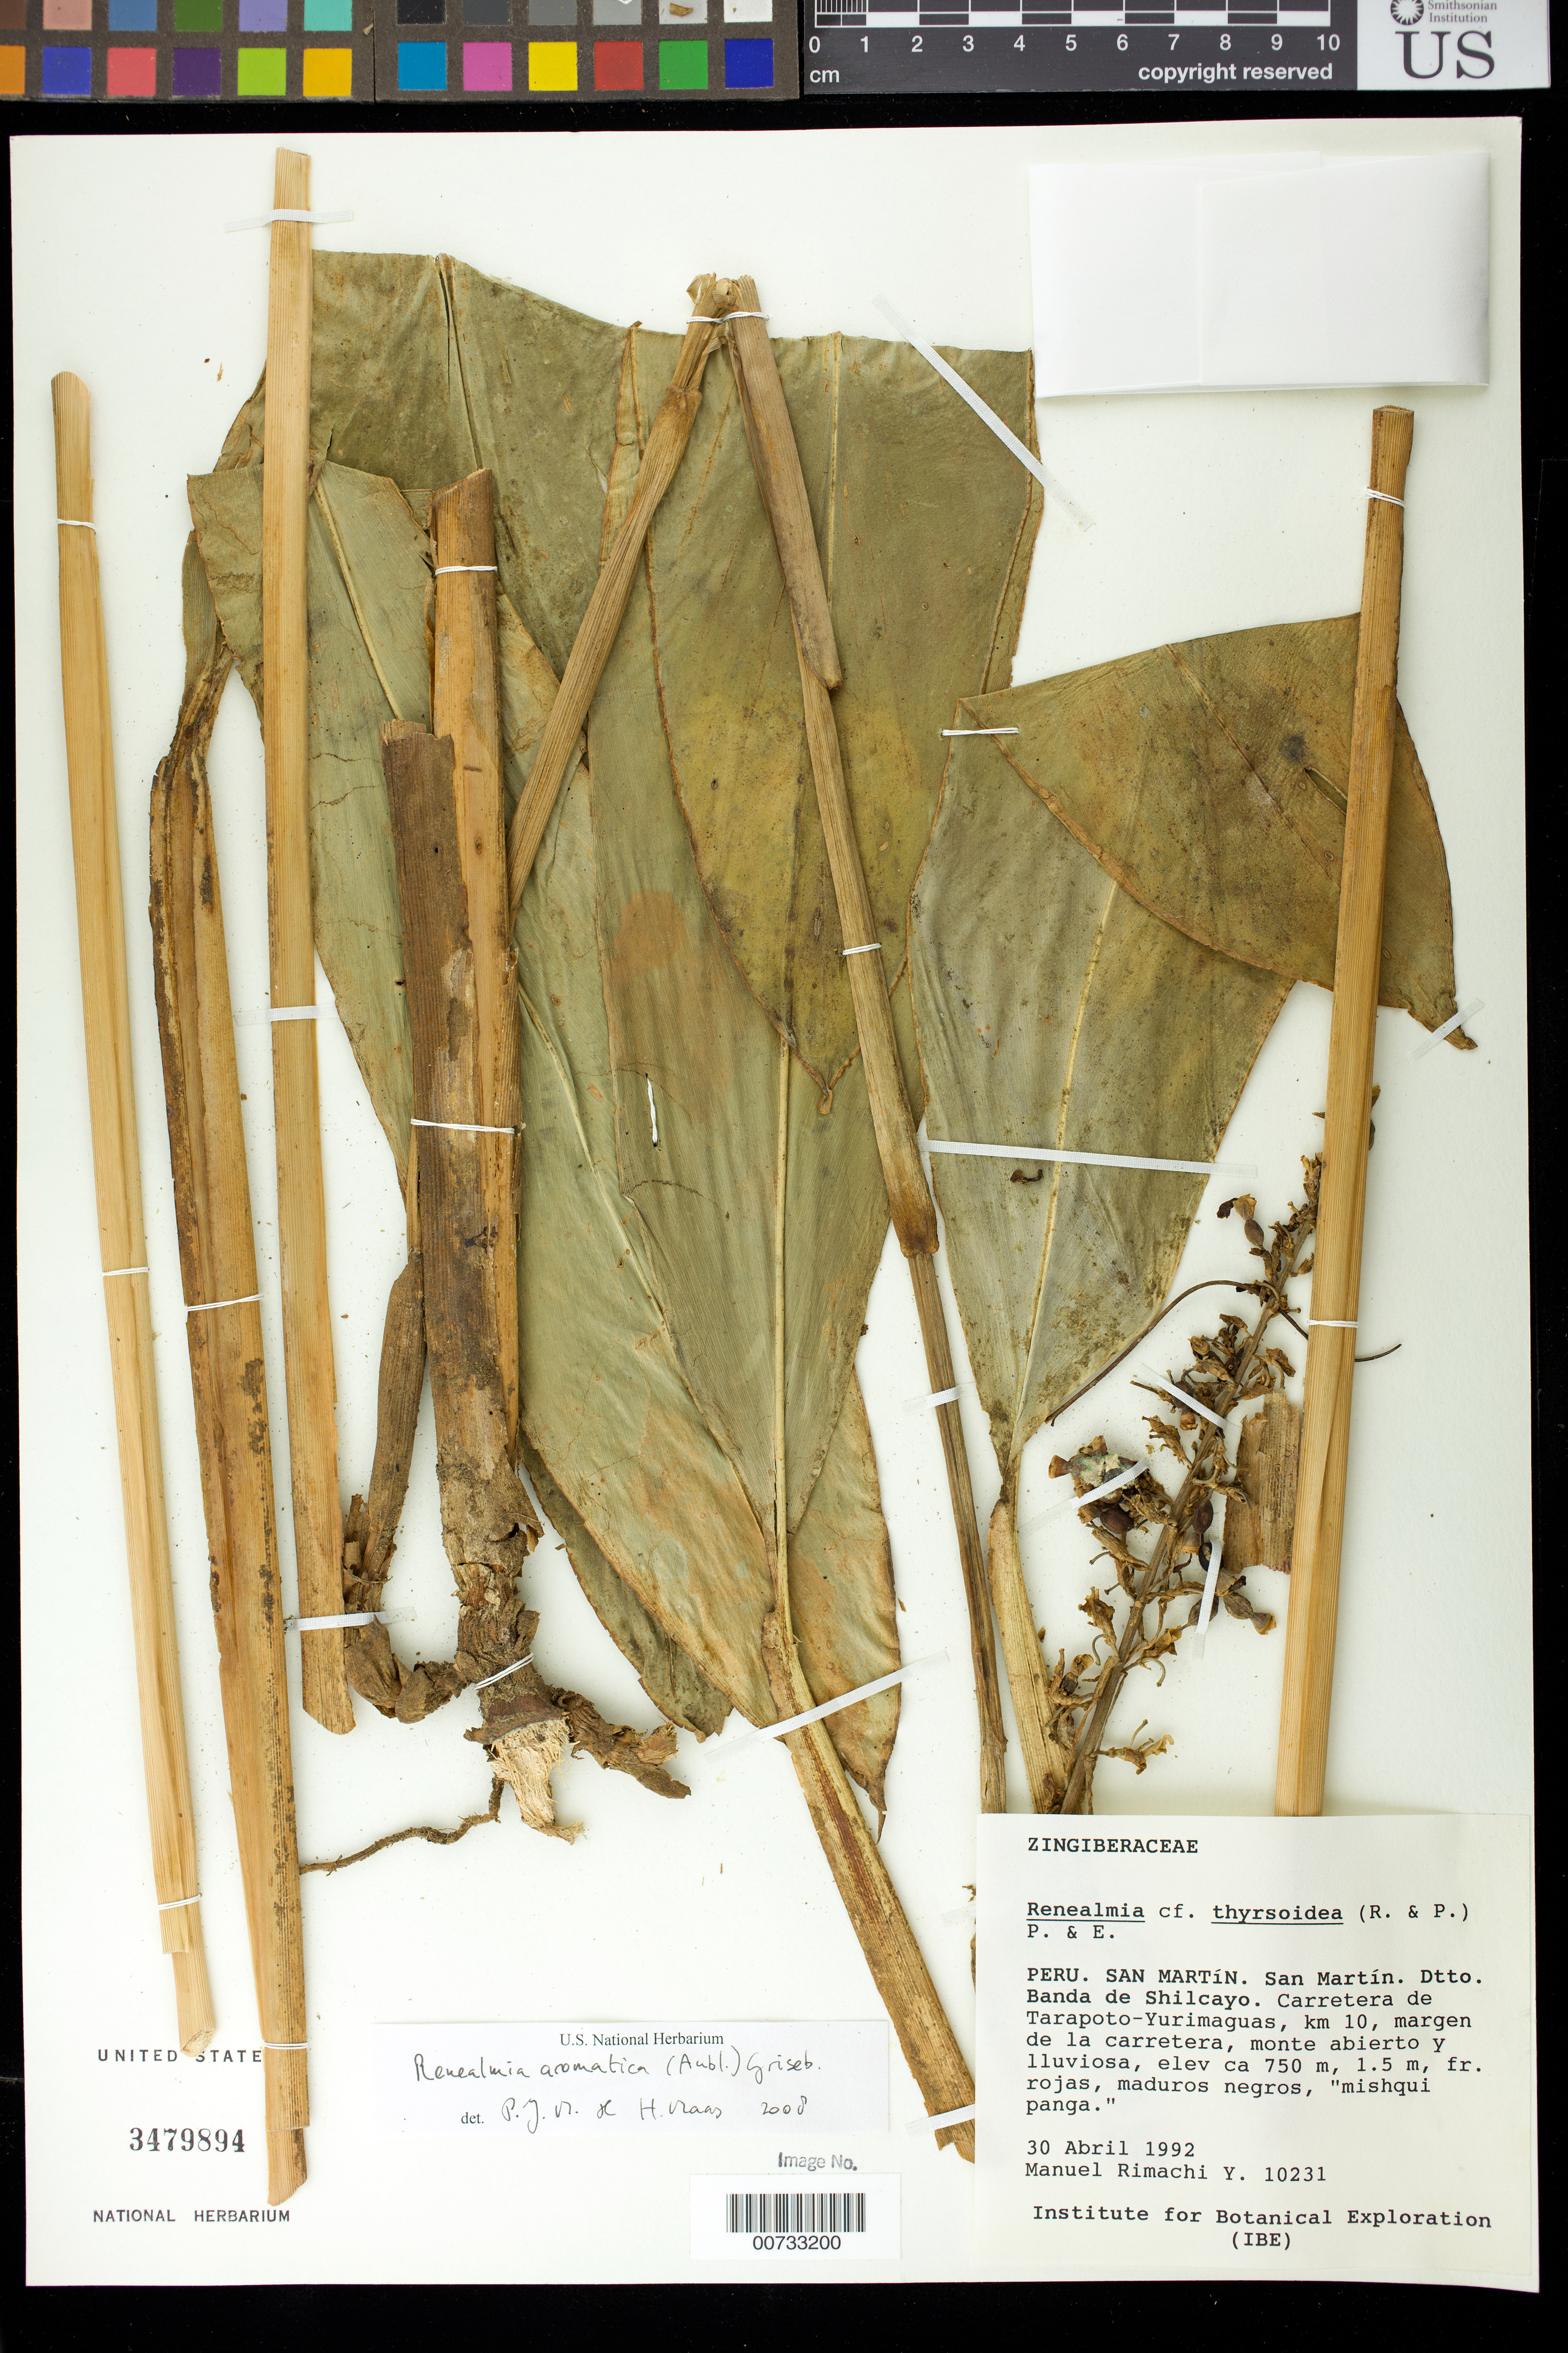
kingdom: Plantae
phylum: Tracheophyta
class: Liliopsida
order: Zingiberales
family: Zingiberaceae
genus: Renealmia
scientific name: Renealmia aromatica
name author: (Aubl.) Griseb.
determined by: Maas, P. J.; Maas van de Kamer, H.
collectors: M. Rimachi Y.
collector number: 10231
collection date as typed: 30 Apr 1992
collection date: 1992-04-30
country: Peru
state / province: San Martín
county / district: San Martín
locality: Carretera de Tarapoto-Yurimaquas, km 10, margen de la carretera, monte abierto y lluviosa. Banda de Shilcayo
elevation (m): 750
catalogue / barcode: US 3479894